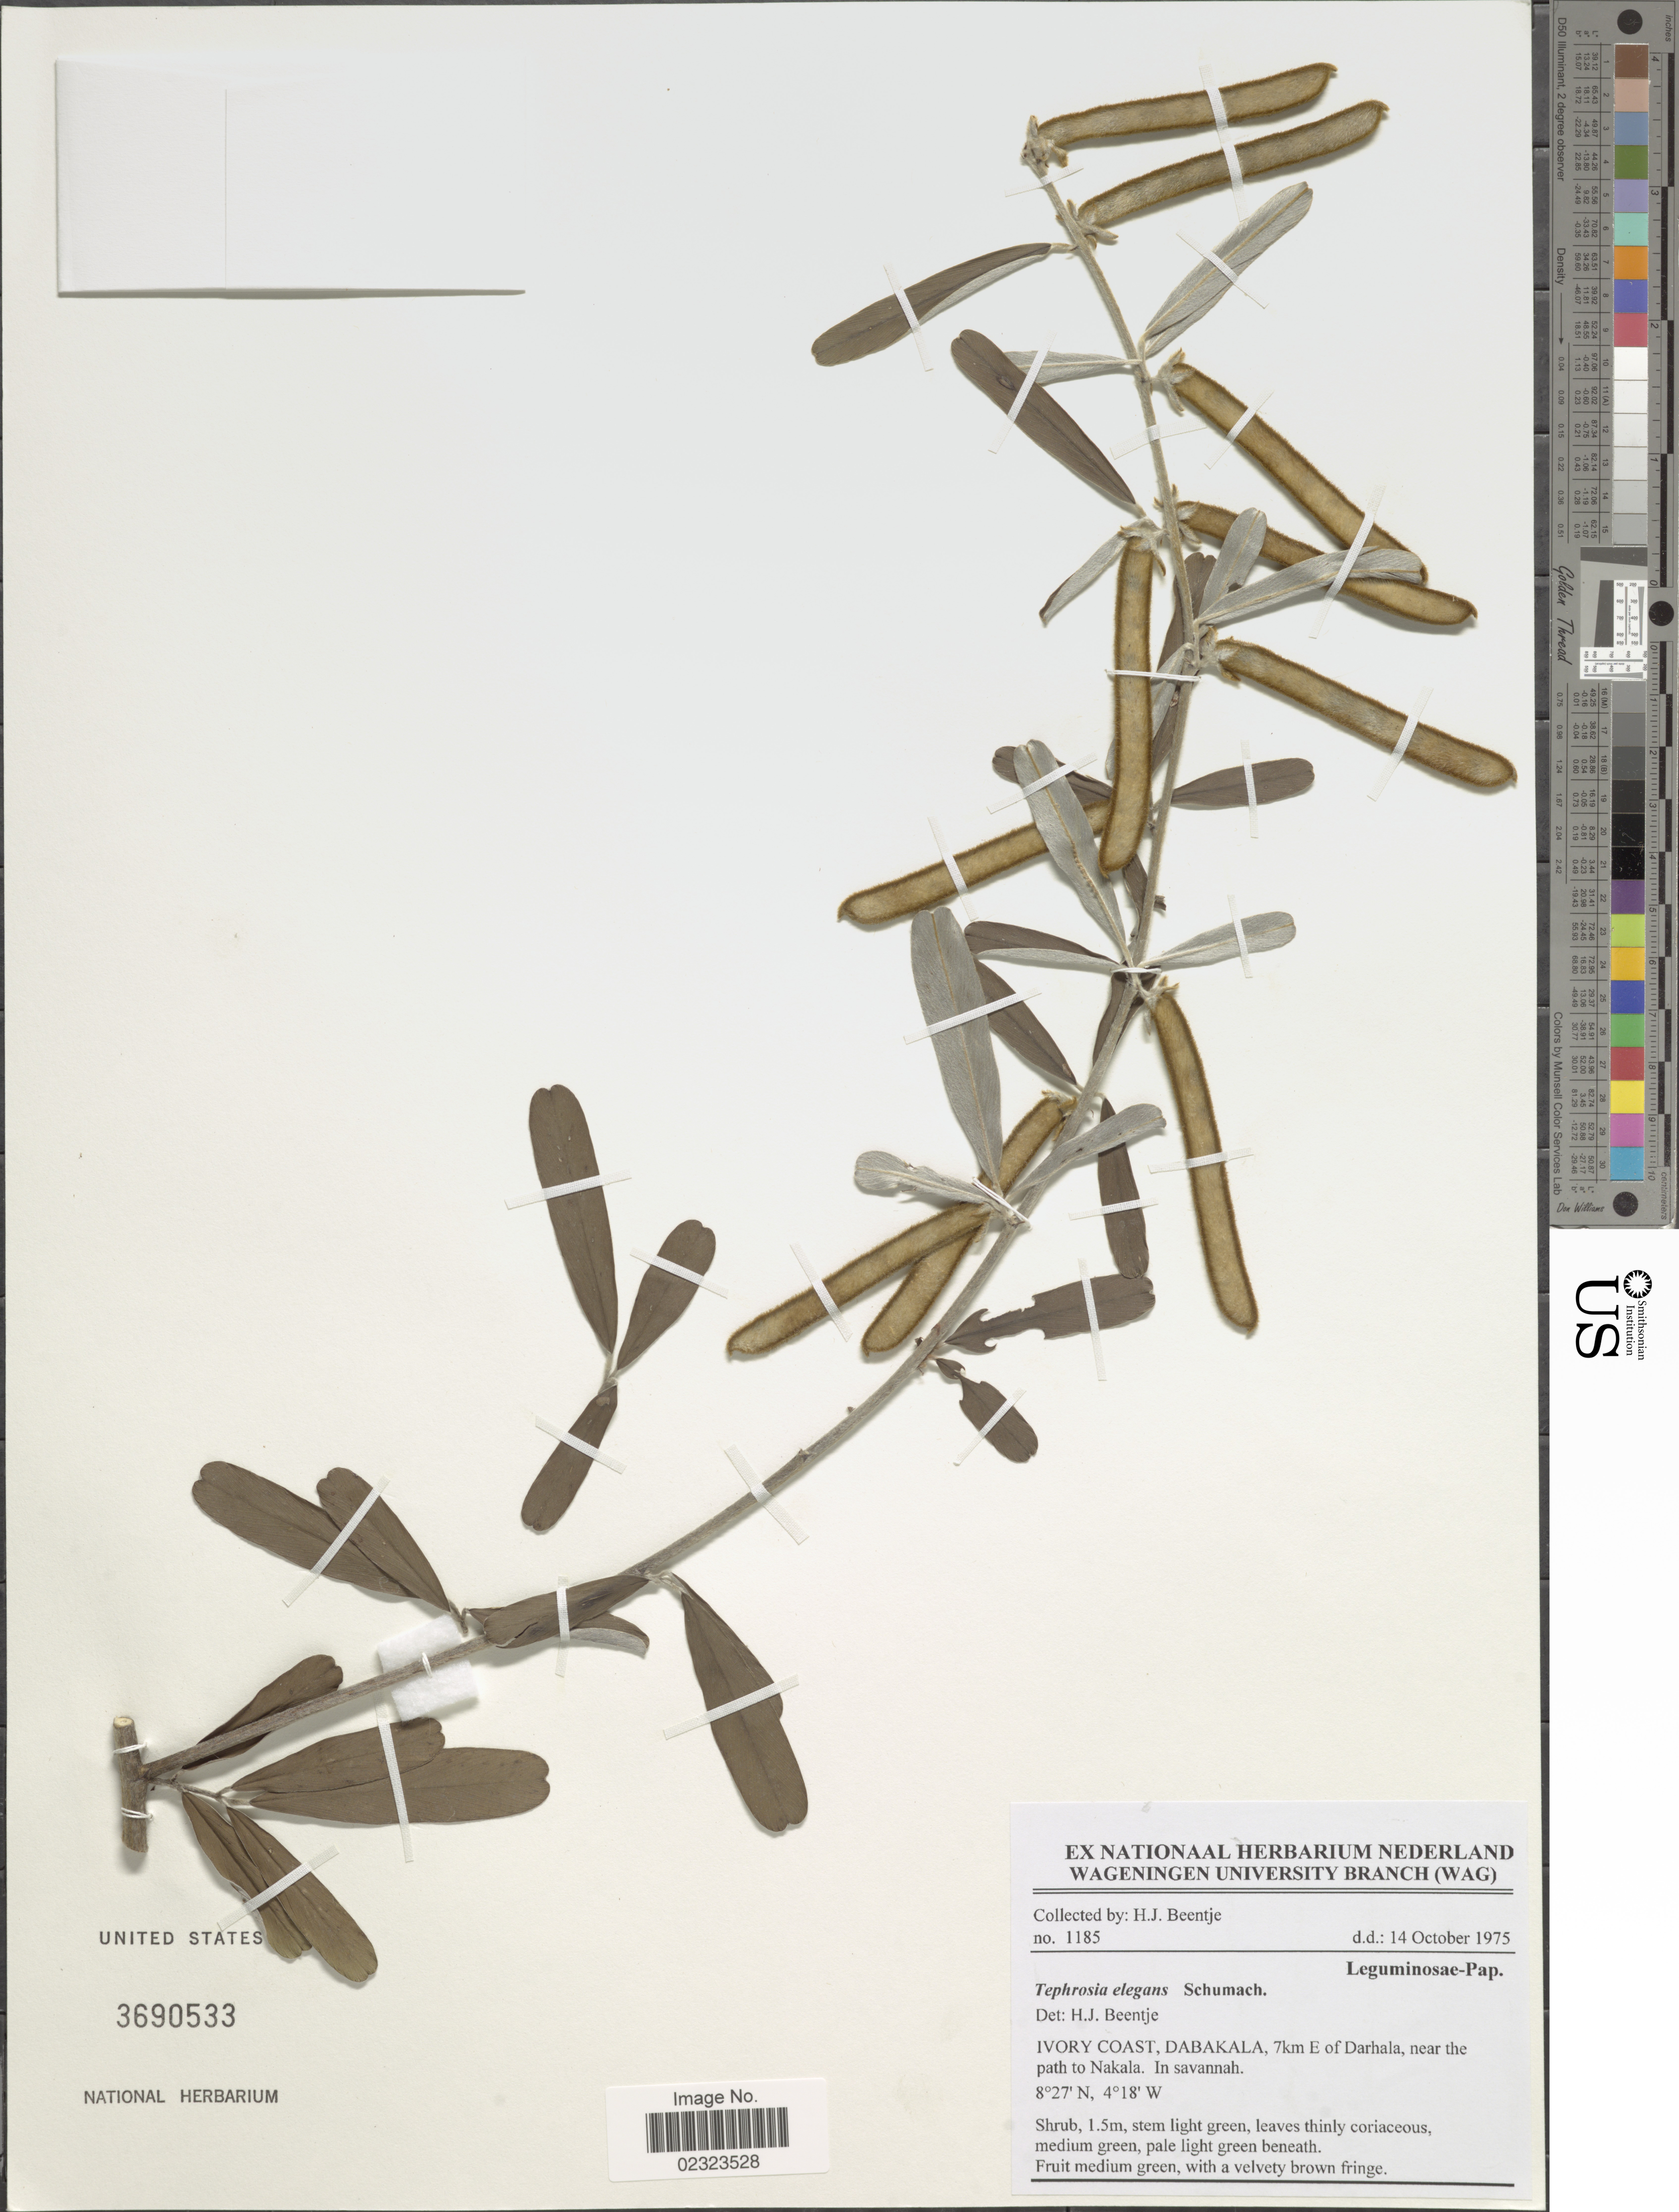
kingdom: Plantae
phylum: Tracheophyta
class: Magnoliopsida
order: Fabales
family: Fabaceae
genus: Tephrosia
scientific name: Tephrosia elegans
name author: Schumach.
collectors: H. J. Beentje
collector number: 1185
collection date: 1975-10-14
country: Ivory Coast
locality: Dabakala, 7 km E of Darhala, near the path to Nakala, in savannah.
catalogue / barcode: US 3690533